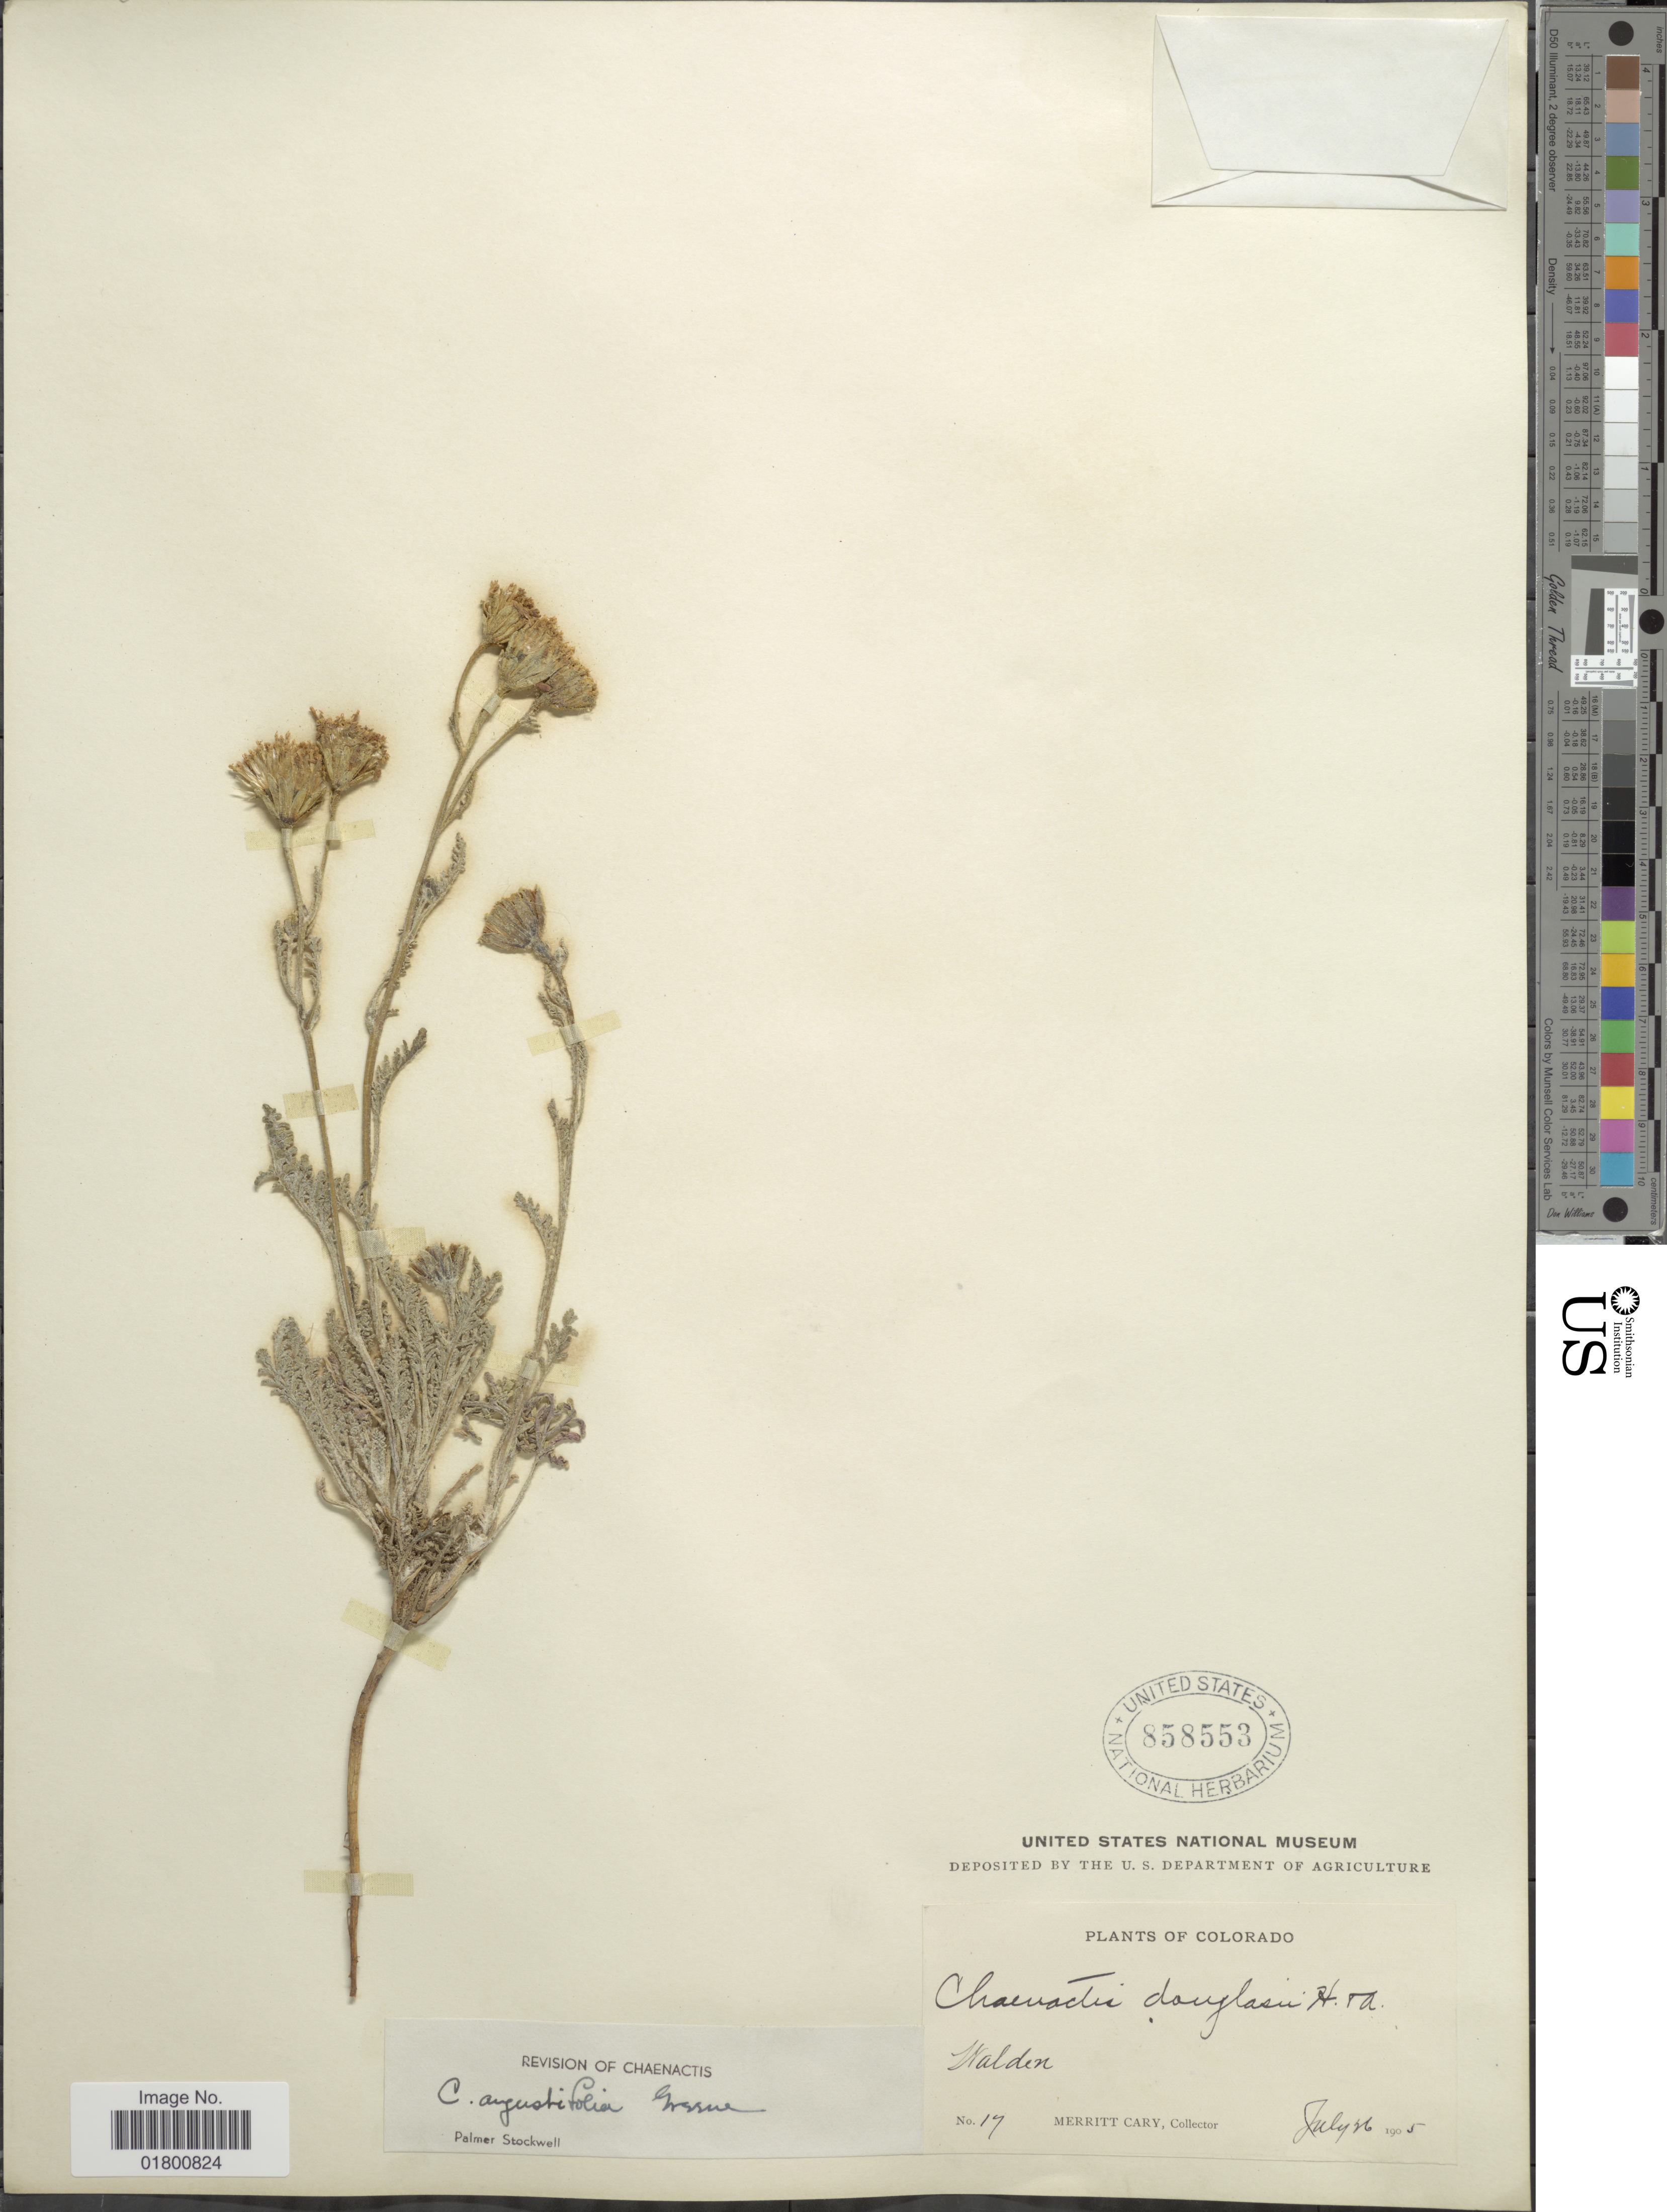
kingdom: Plantae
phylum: Tracheophyta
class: Magnoliopsida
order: Asterales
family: Asteraceae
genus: Chaenactis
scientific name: Chaenactis angustifolia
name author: Greene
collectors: M. Cary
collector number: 17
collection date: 1905-07-26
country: United States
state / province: Colorado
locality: Walden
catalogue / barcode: US 858553